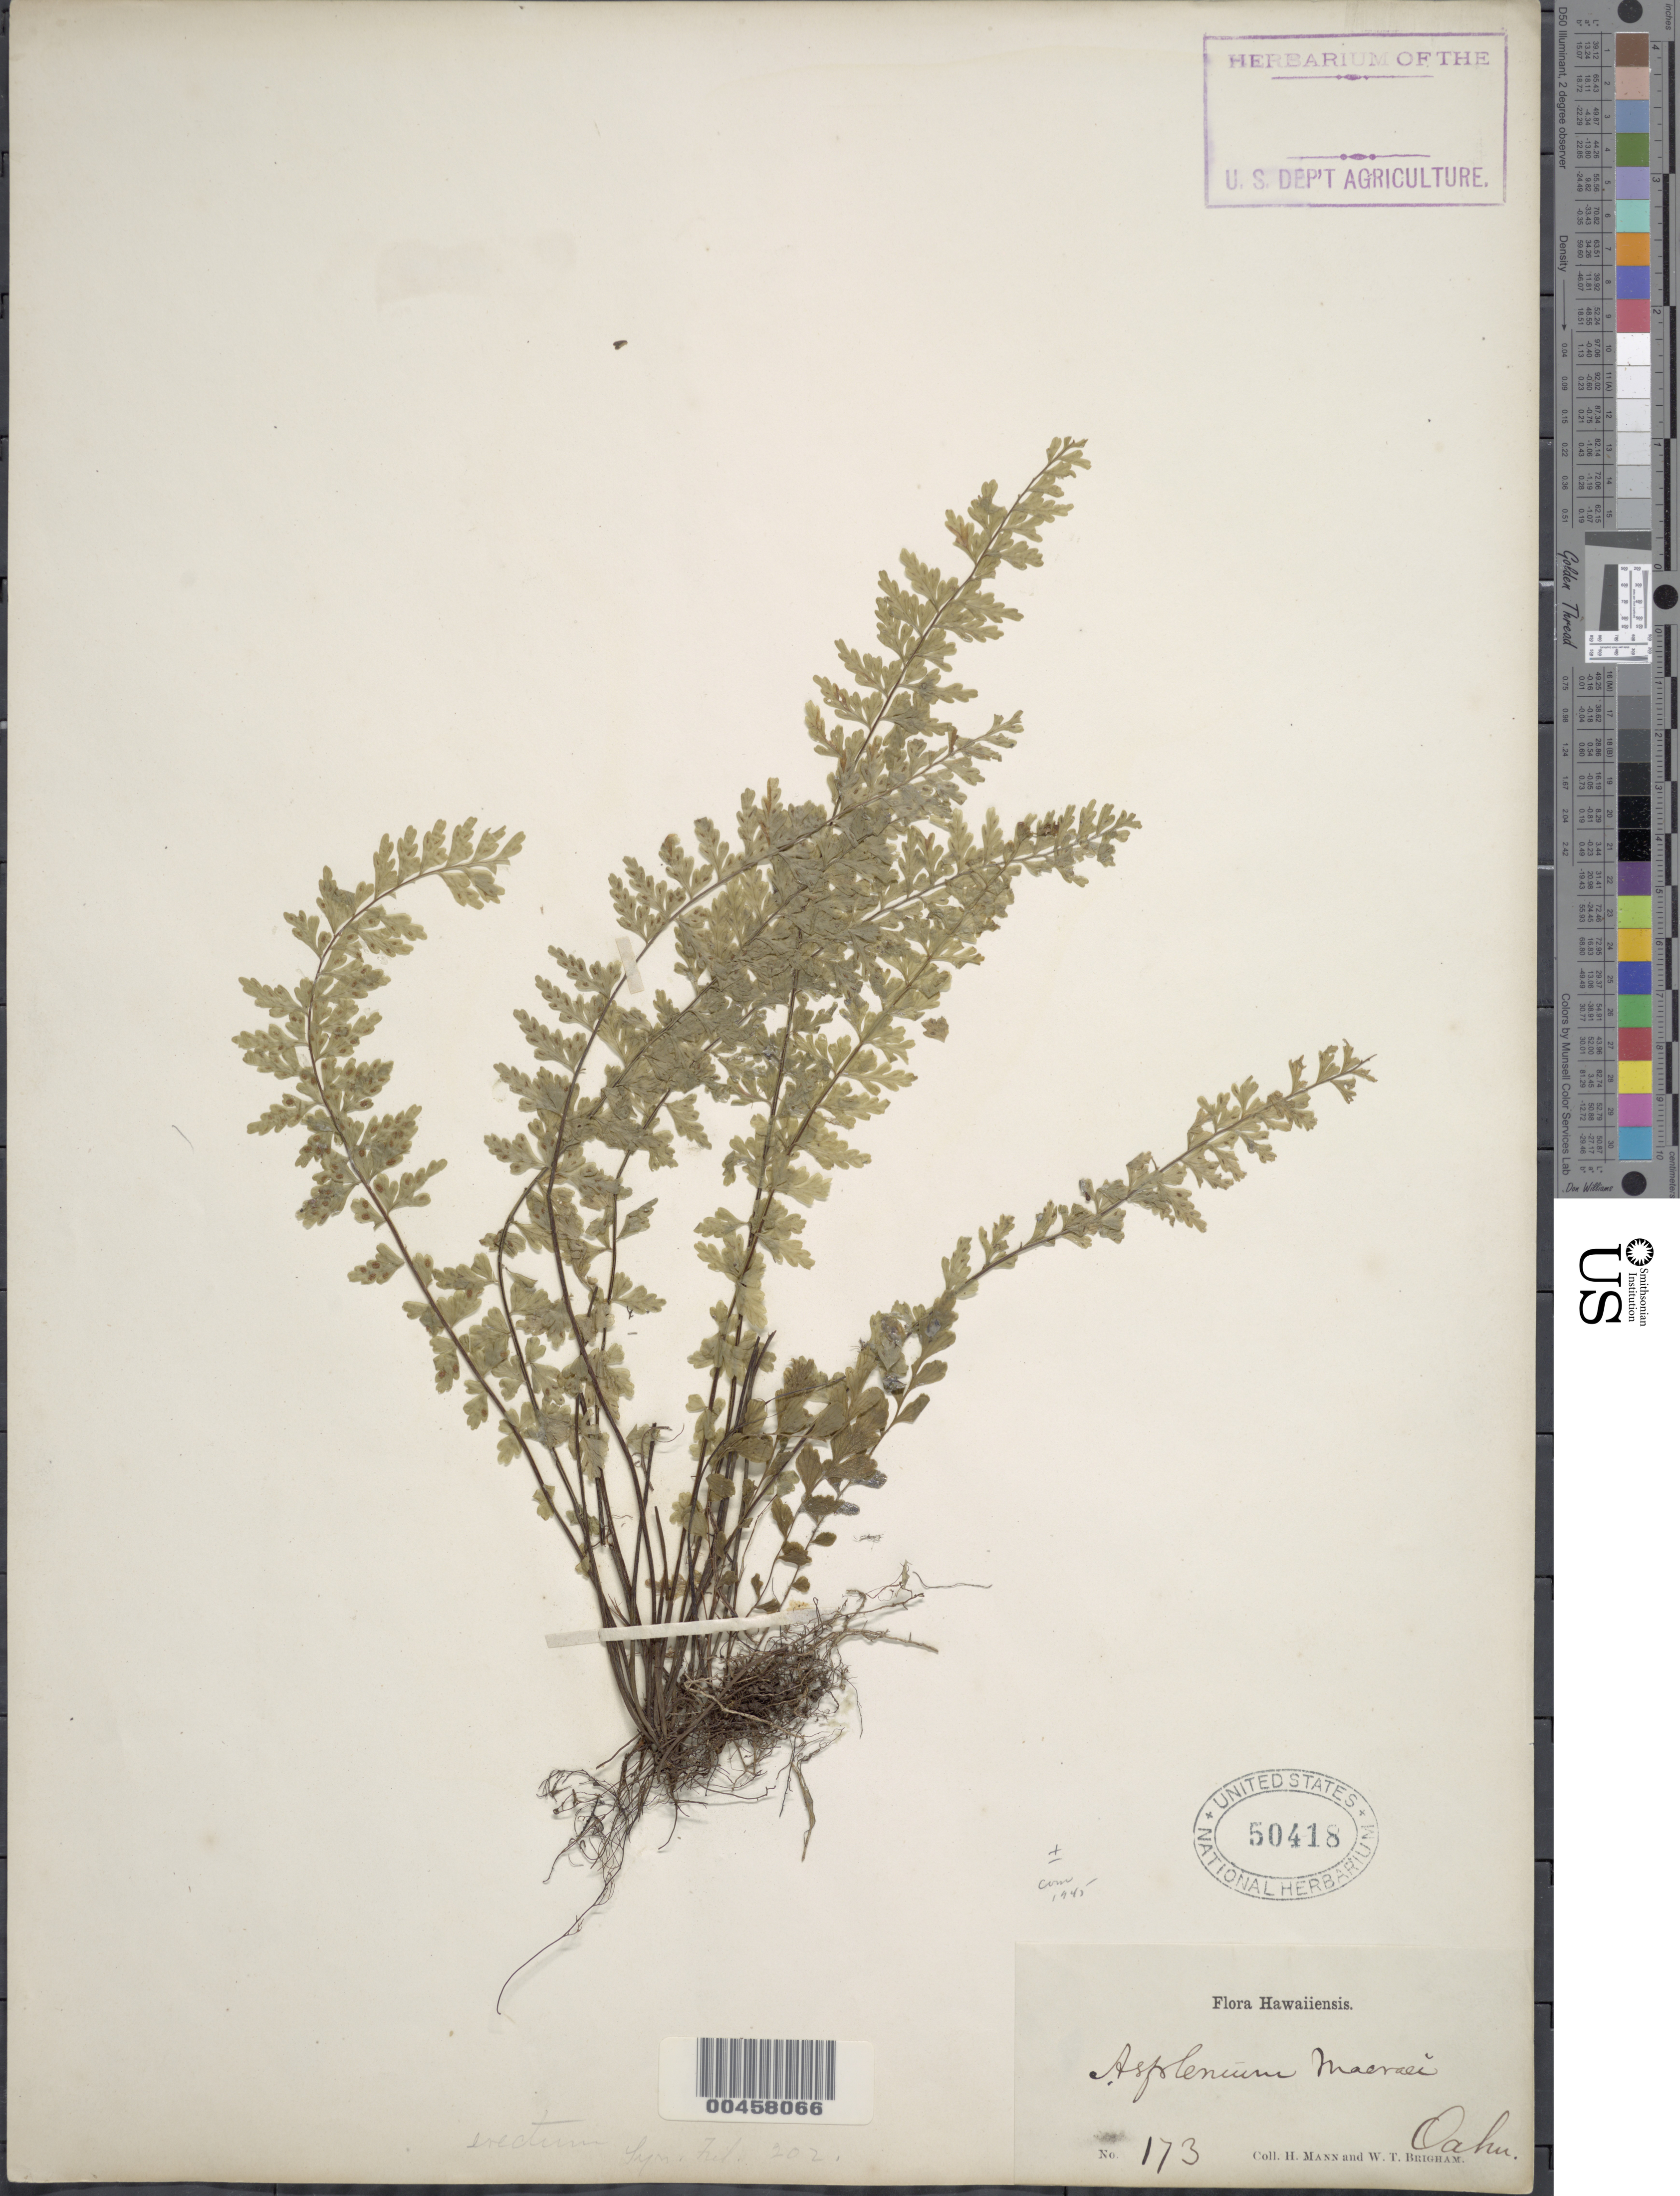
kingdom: Plantae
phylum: Tracheophyta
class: Polypodiopsida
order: Polypodiales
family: Aspleniaceae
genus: Asplenium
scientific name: Asplenium macraei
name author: Hook. & Grev.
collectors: H. Mann & W. T. Brigham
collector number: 173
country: United States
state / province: Hawaii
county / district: Honolulu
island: Oahu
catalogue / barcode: US 50418